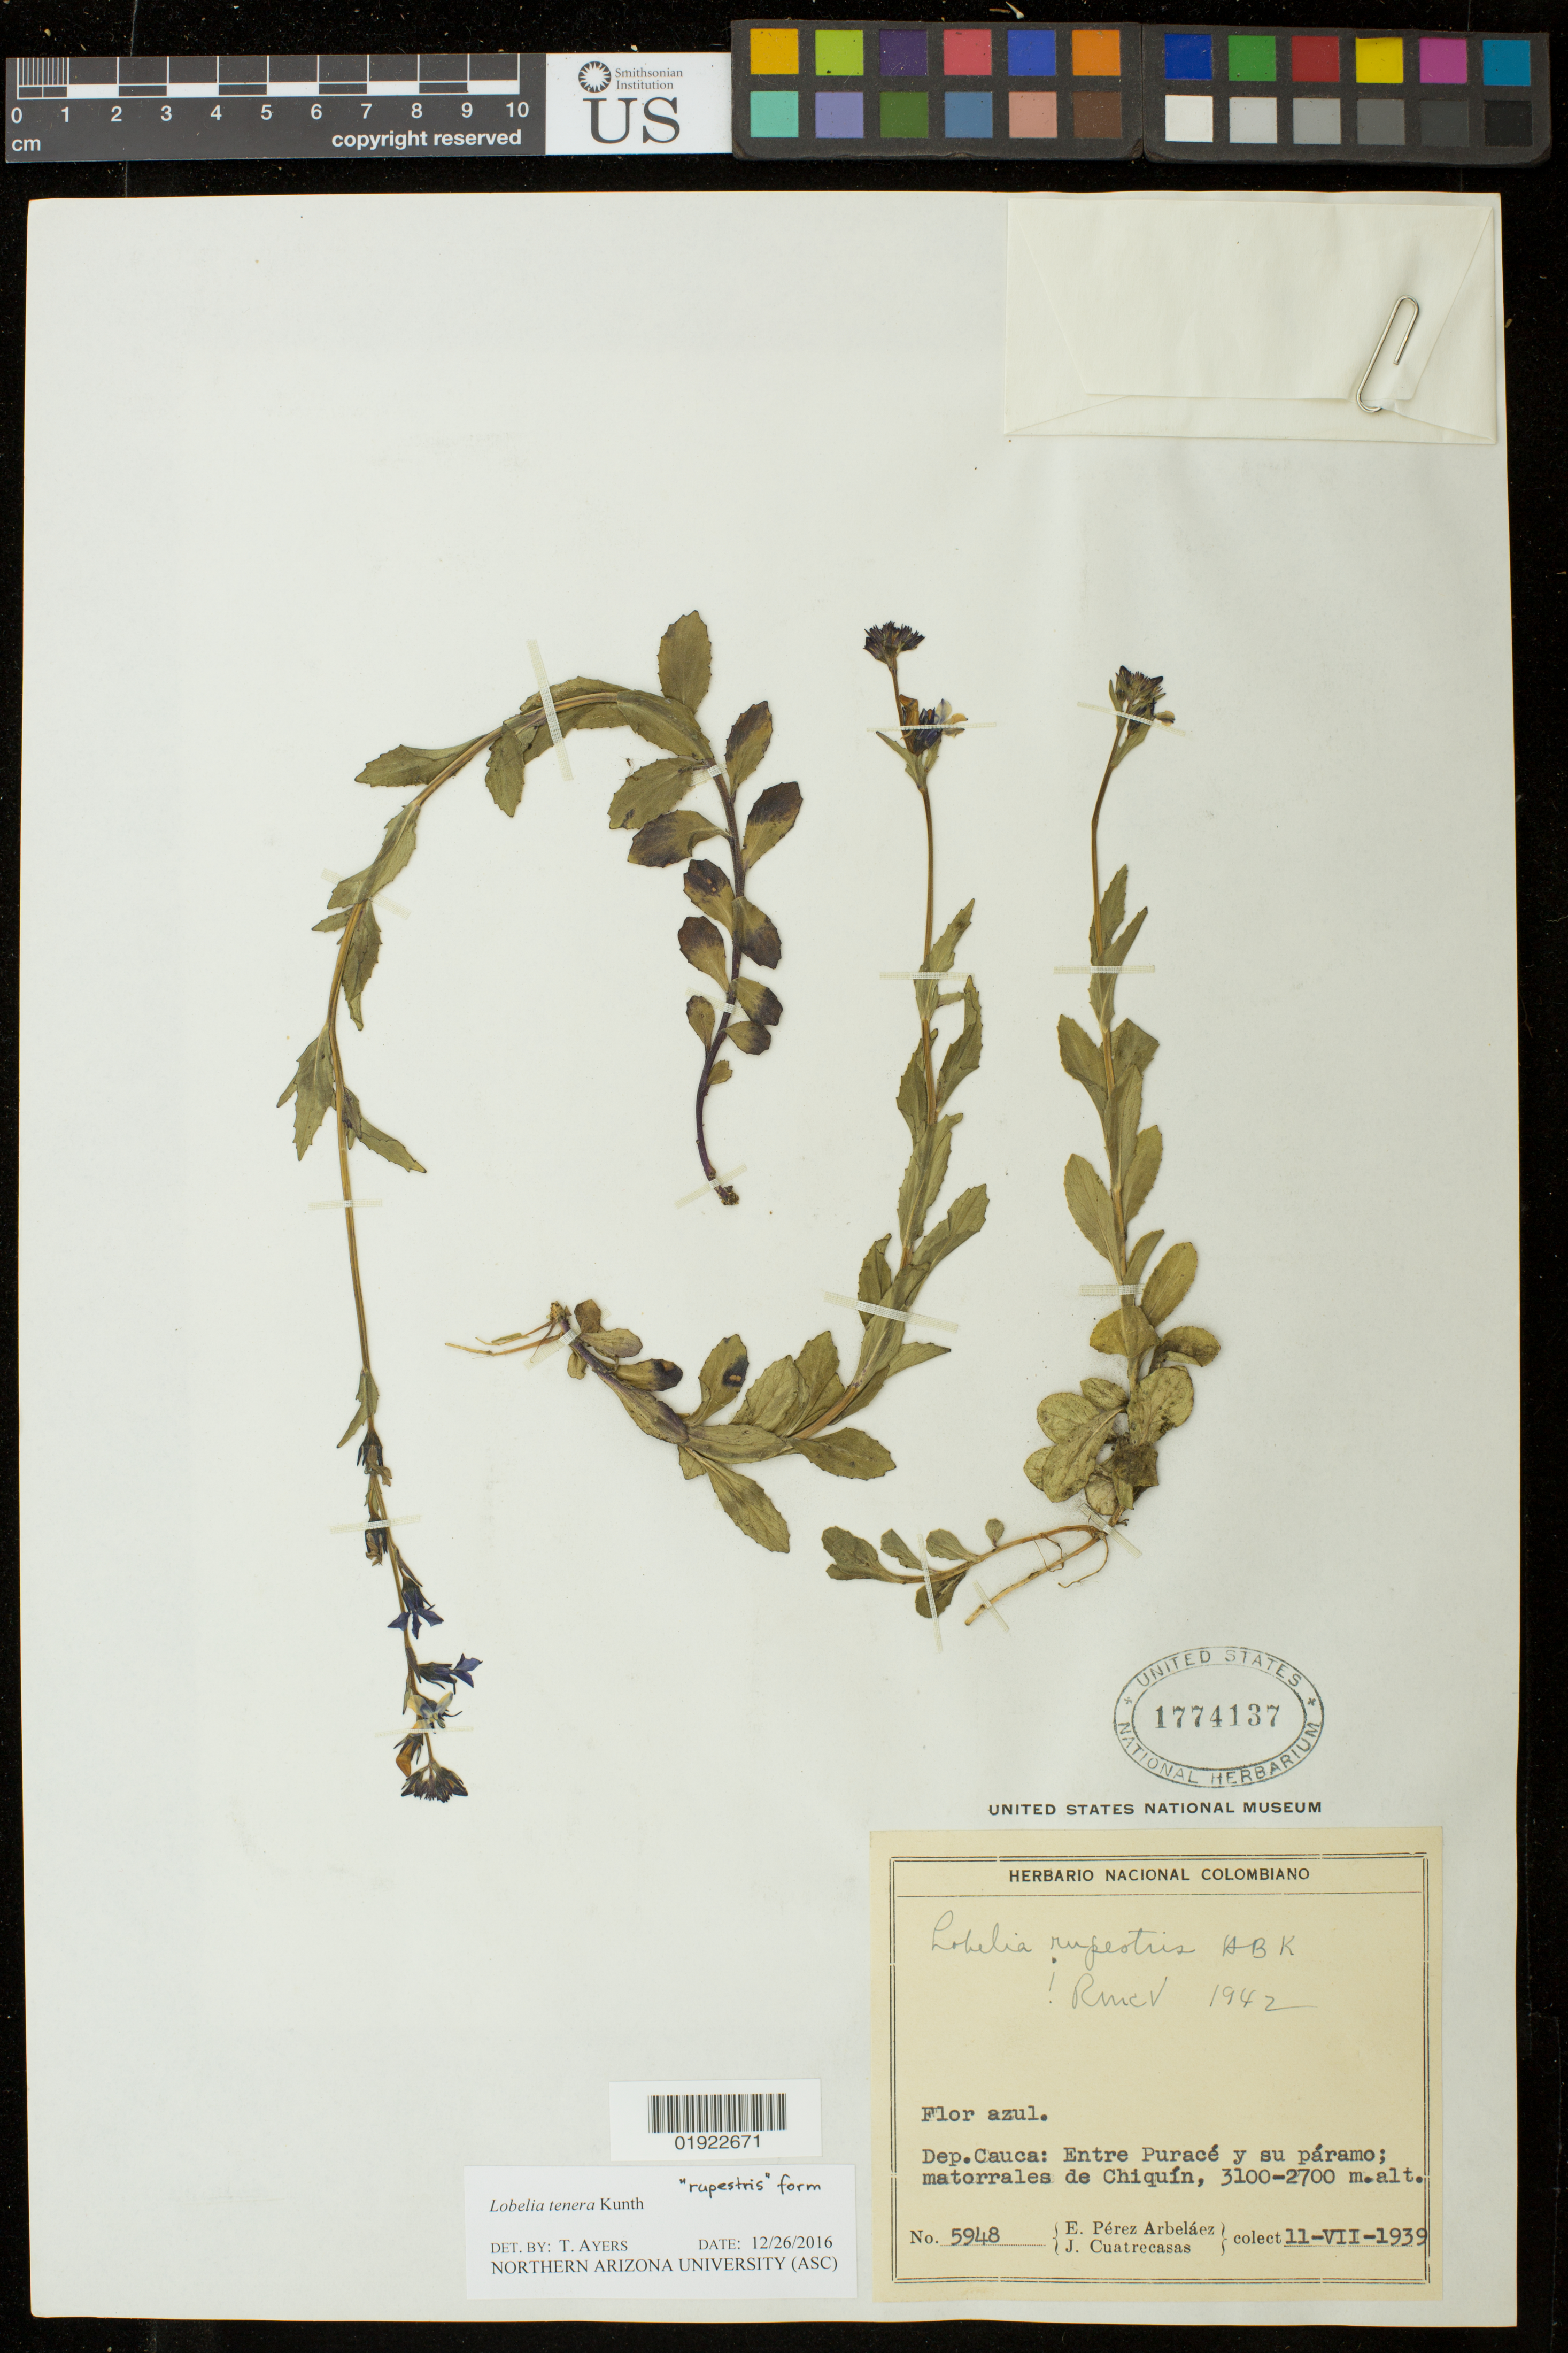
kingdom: Plantae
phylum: Tracheophyta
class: Magnoliopsida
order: Asterales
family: Campanulaceae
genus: Lobelia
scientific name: Lobelia tenera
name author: Kunth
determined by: Ayers, Tina J.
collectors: E. Pérez Arbeláez & J. Cuatrecasas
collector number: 5948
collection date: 1939-07-11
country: Colombia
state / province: Cauca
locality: Entre Purace y su paramo; matorrales de Chiquin.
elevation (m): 2700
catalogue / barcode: US 1774137